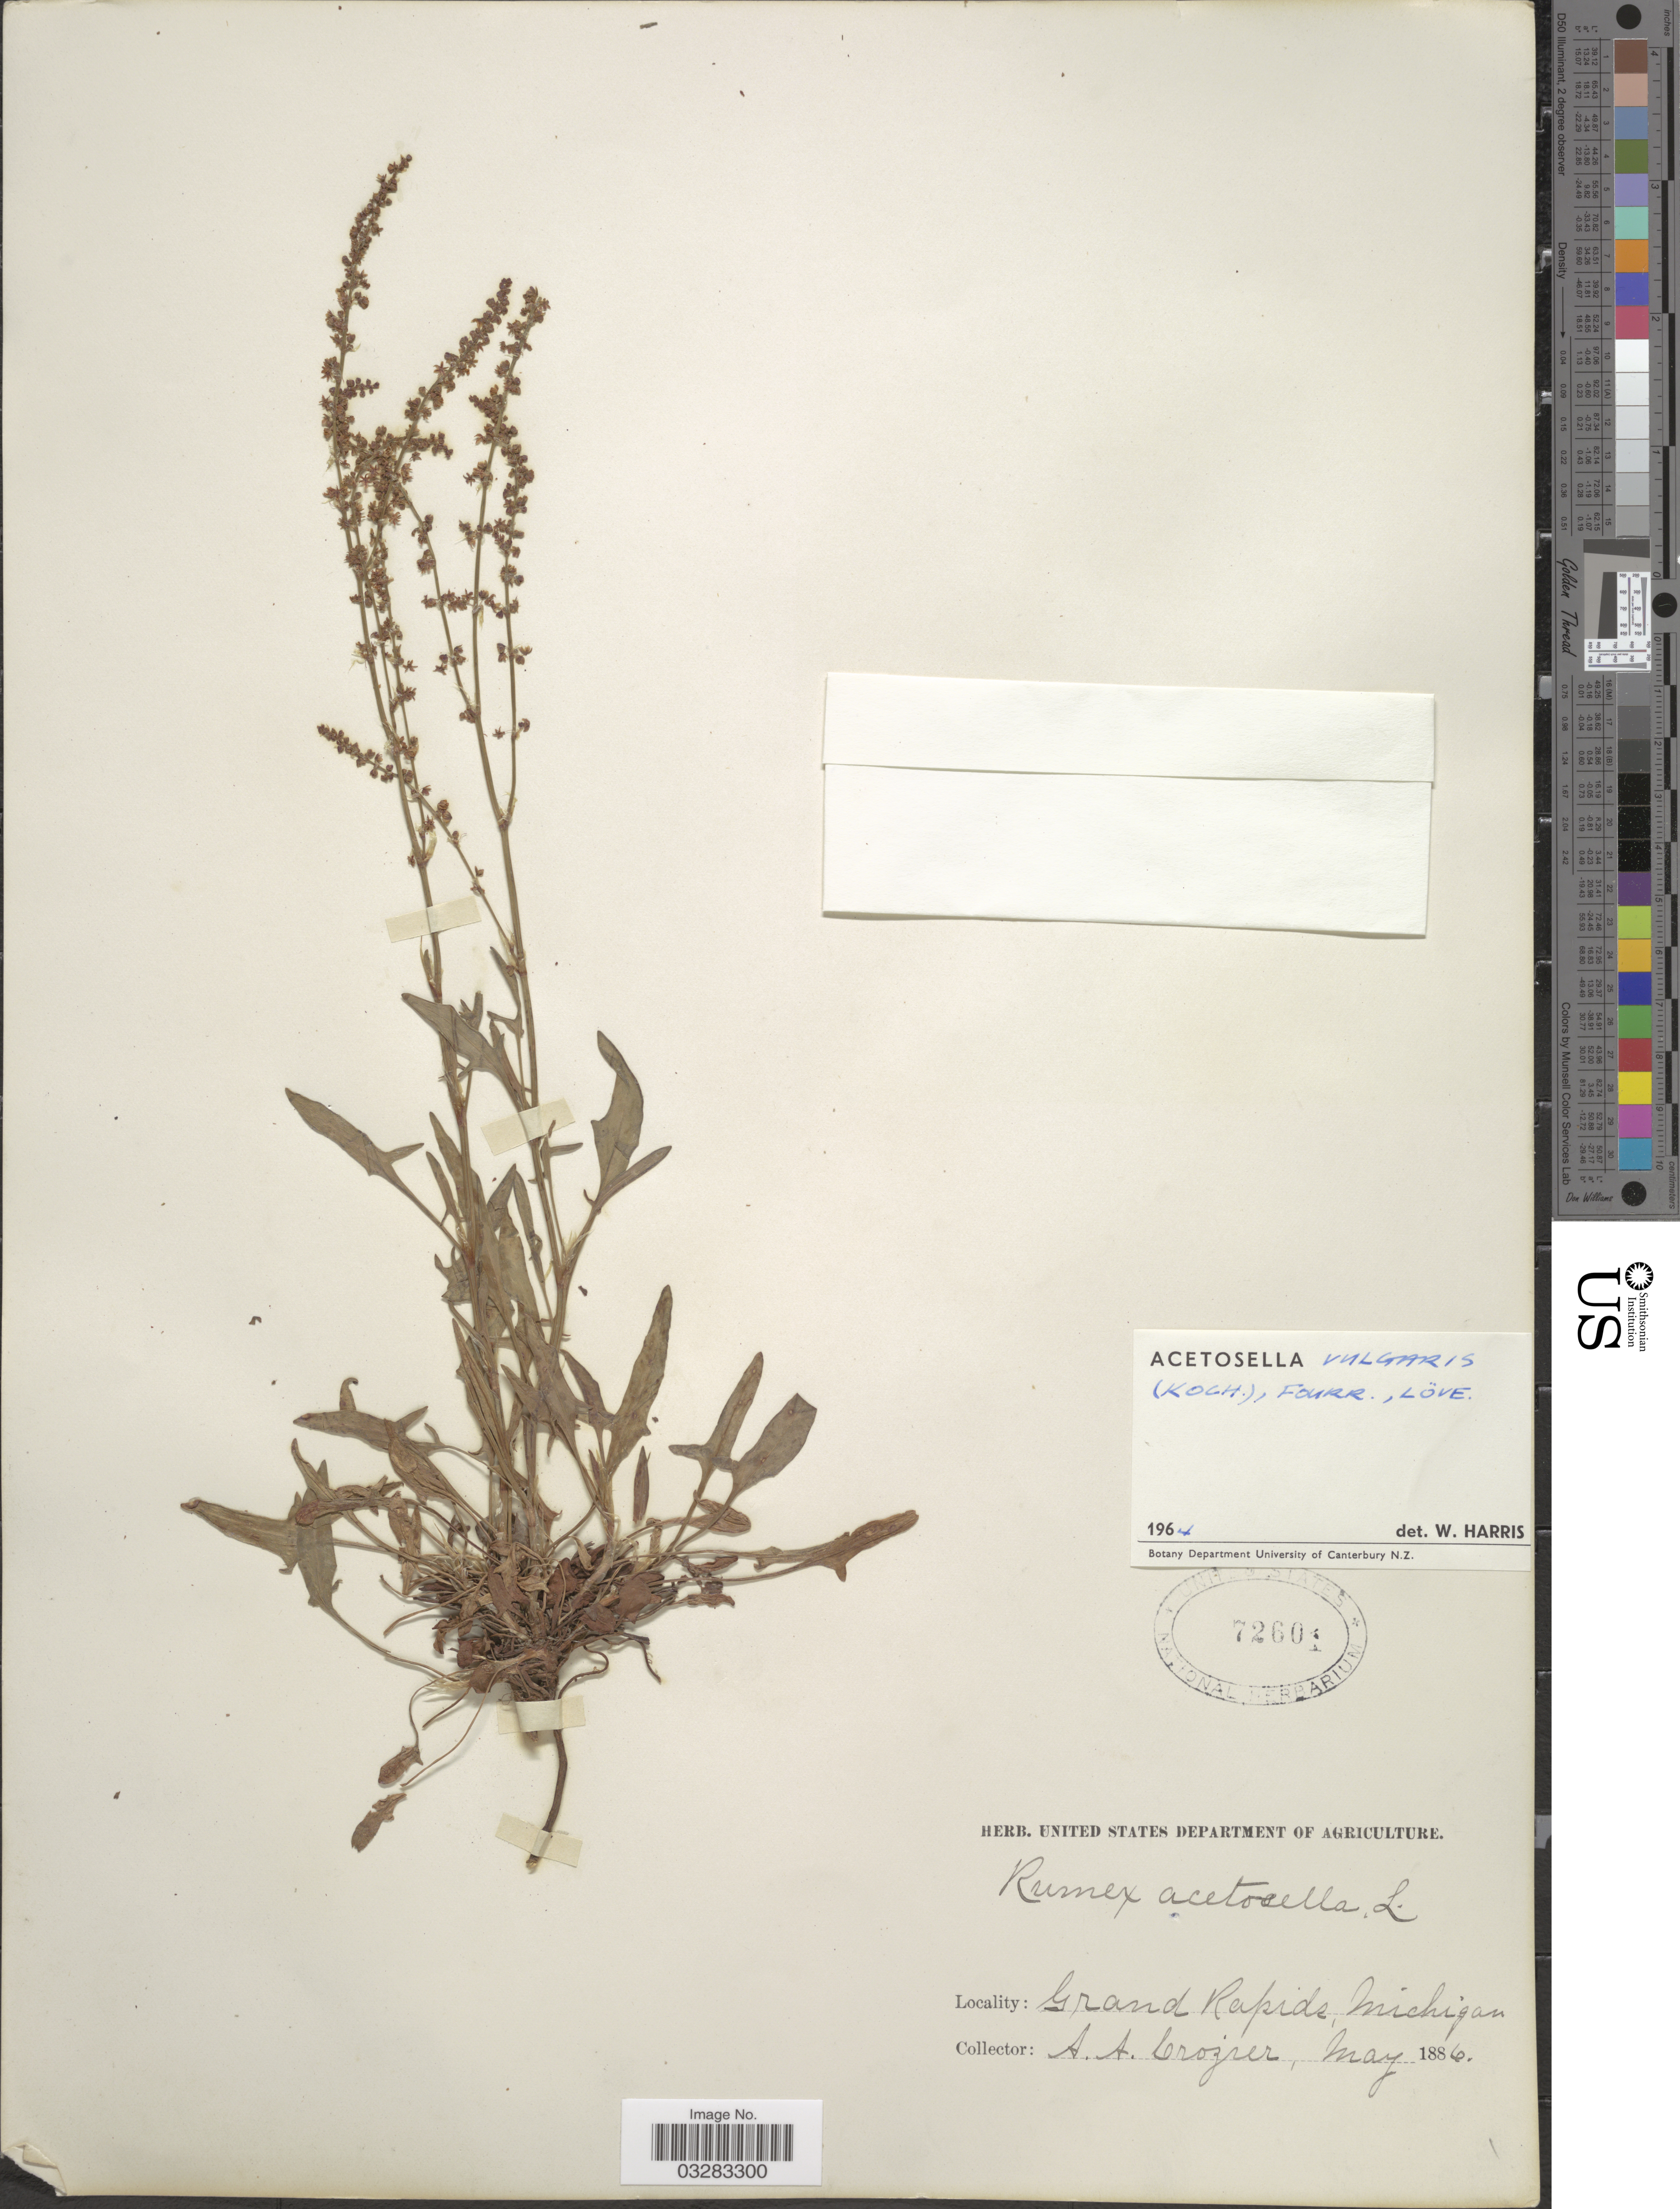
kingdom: Plantae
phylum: Tracheophyta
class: Magnoliopsida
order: Caryophyllales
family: Polygonaceae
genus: Rumex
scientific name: Rumex acetosella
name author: L.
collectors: A. Crozier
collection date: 1886-05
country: United States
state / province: Michigan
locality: Grand Rapids.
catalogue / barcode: US 72601